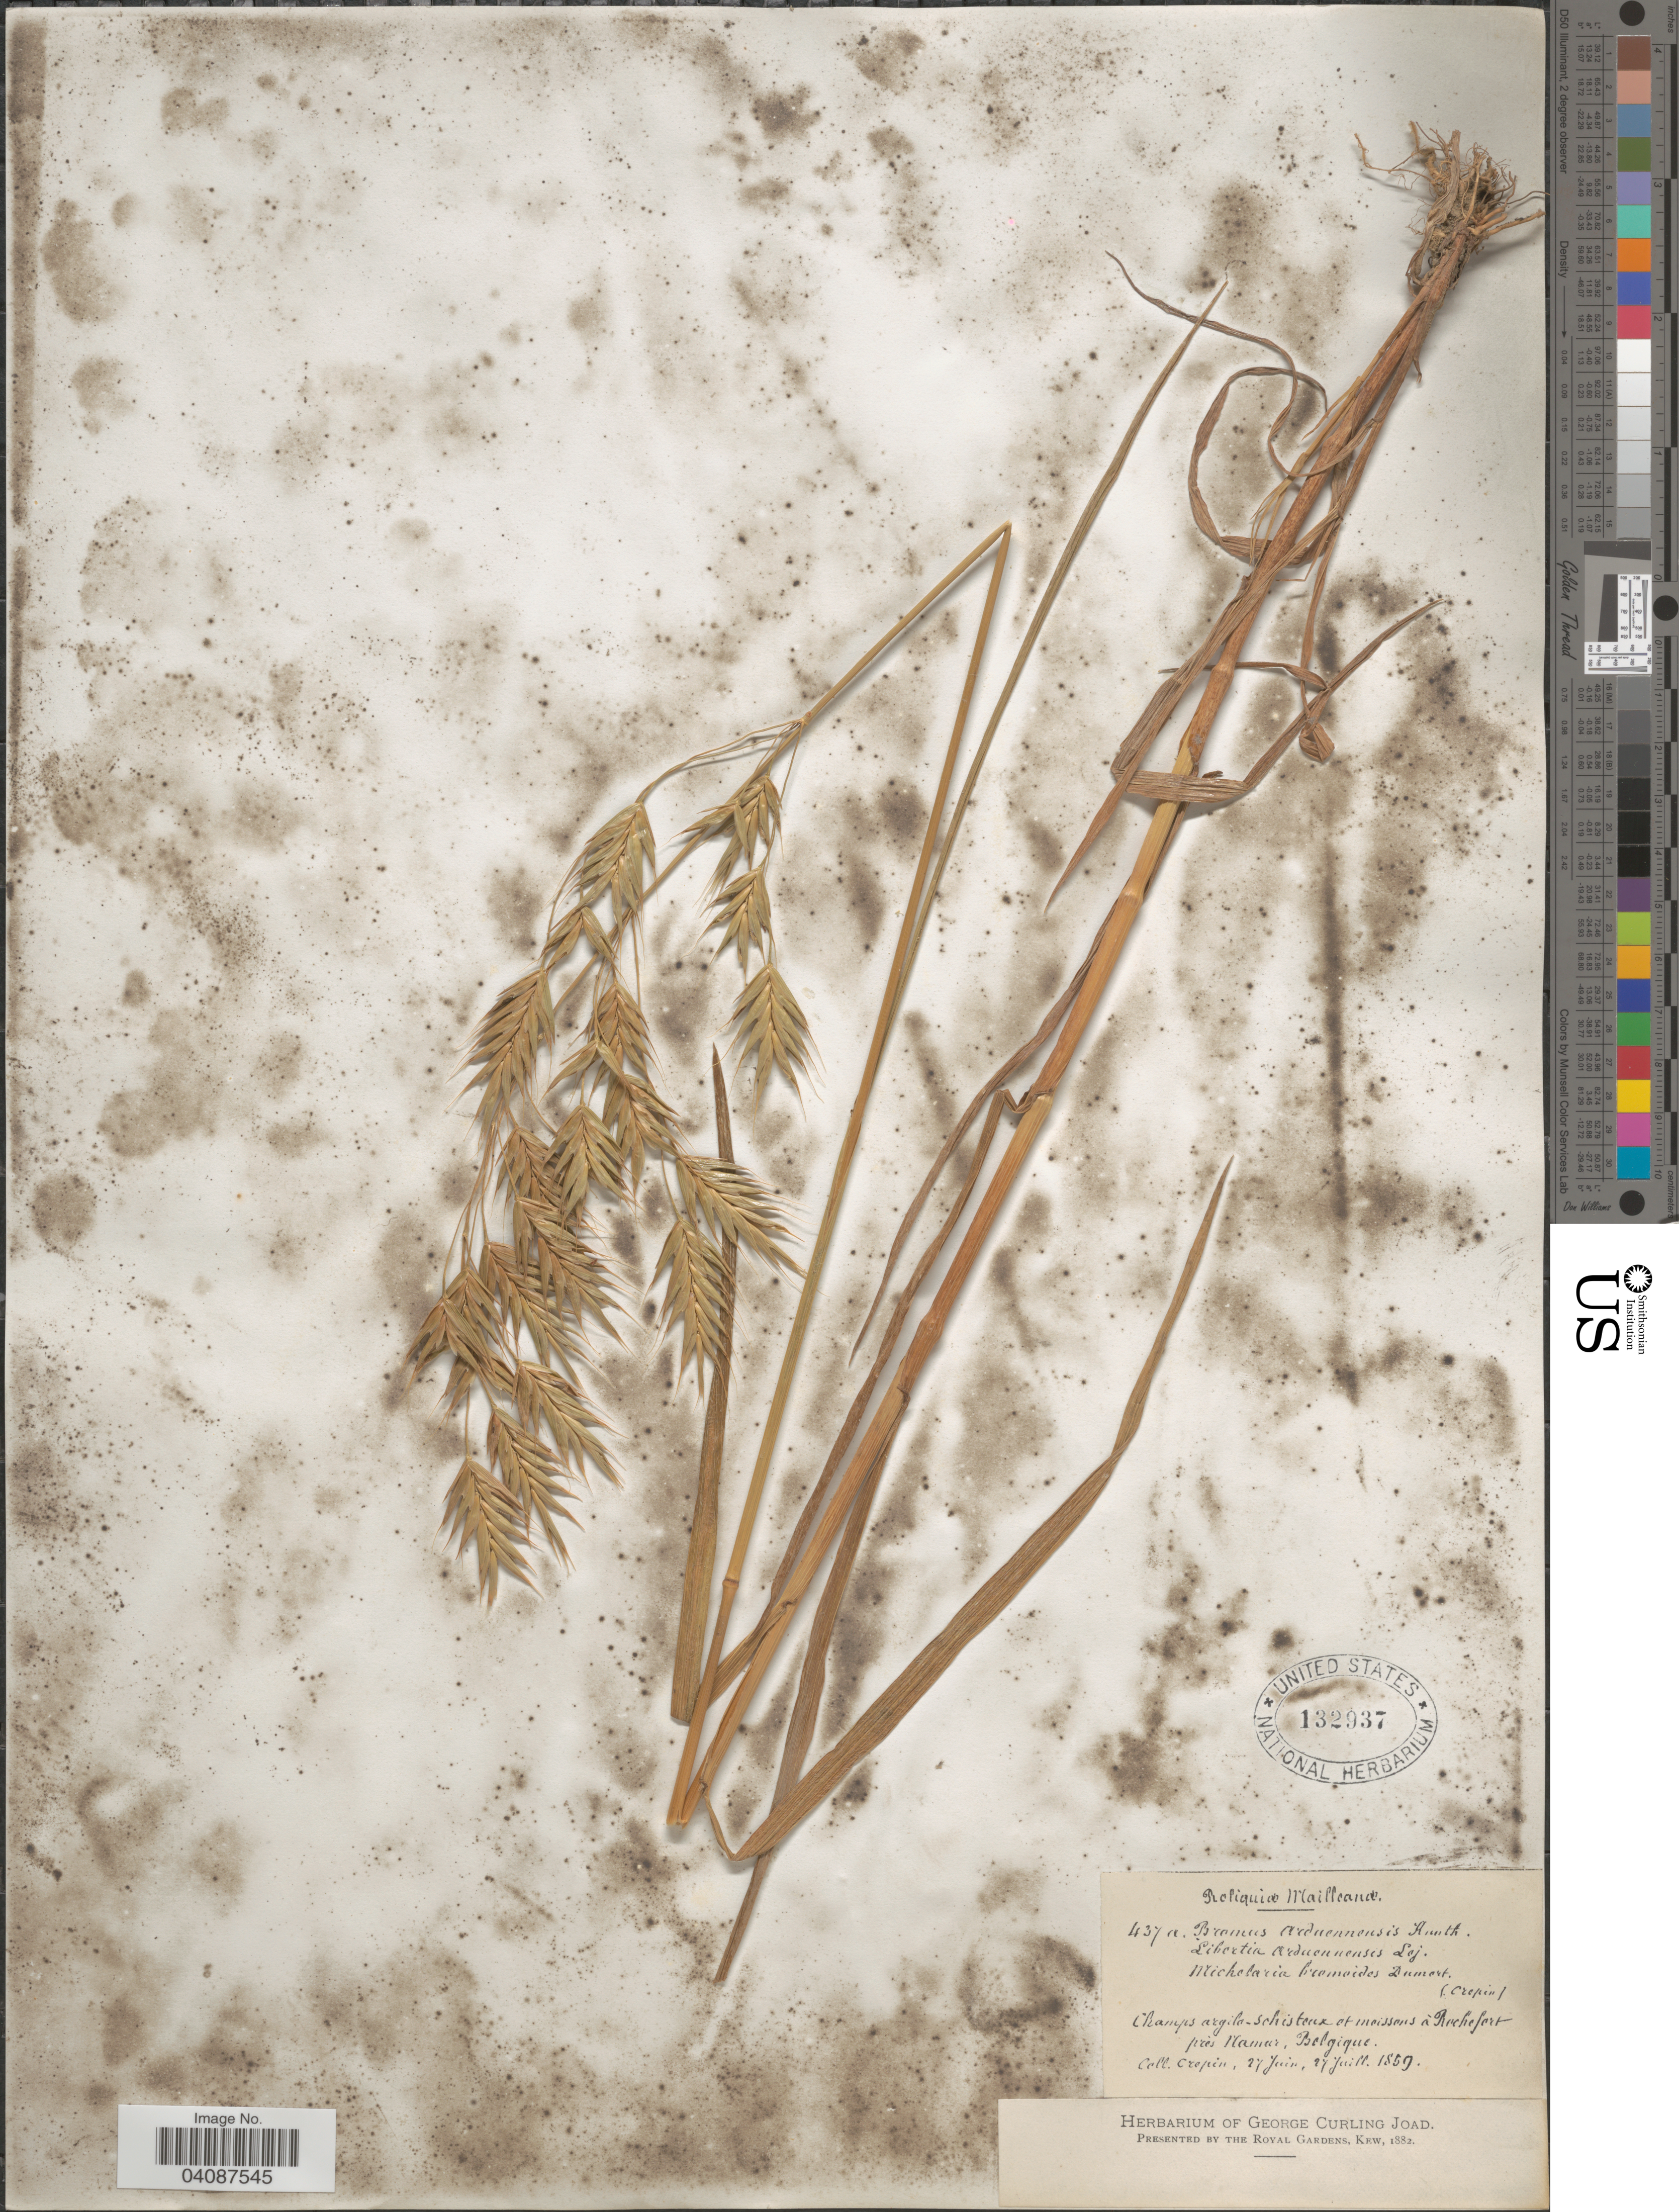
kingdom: Plantae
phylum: Tracheophyta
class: Liliopsida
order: Poales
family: Poaceae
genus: Bromus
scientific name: Bromus arduennensis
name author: Kunth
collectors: Crepin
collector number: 437a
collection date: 1859-06-27/1859-07-27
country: Belgium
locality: Champs argilo-schisteux et moissons à Rochefort près Namur, Belgique.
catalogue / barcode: US 132937